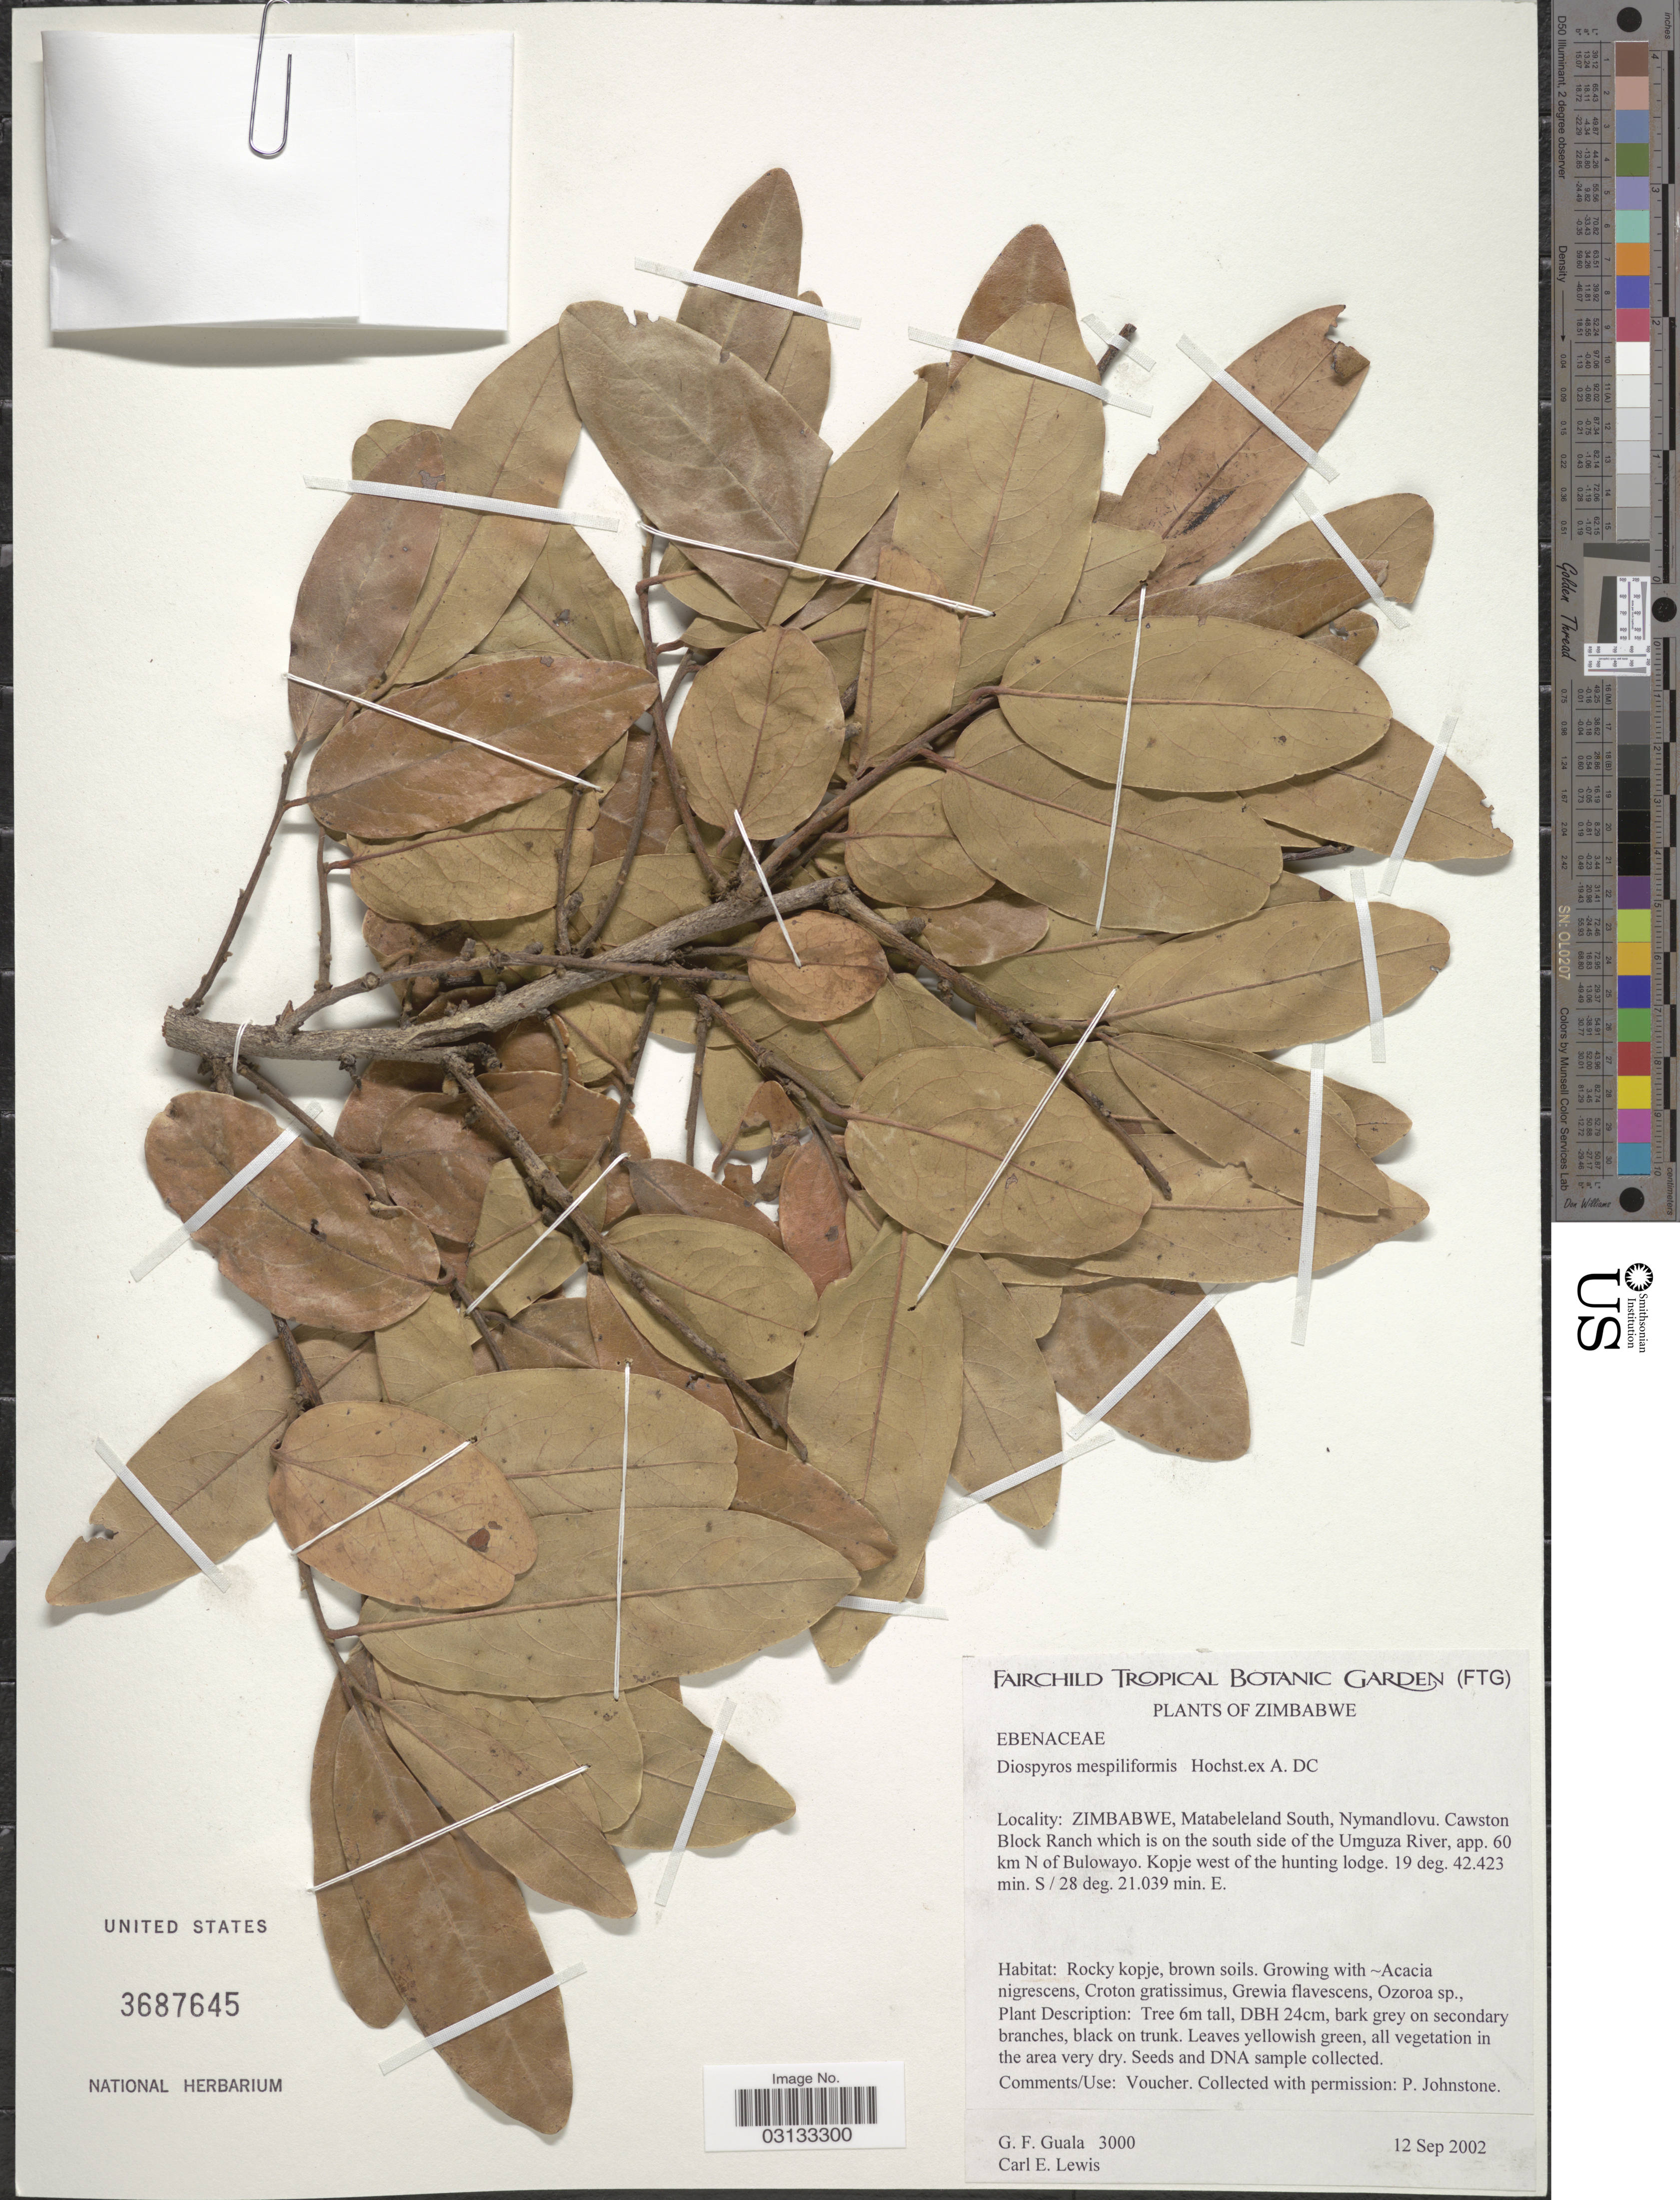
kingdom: Plantae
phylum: Tracheophyta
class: Magnoliopsida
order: Ericales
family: Ebenaceae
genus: Diospyros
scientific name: Diospyros mespiliformis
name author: Hochst. ex A. DC.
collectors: G. Guala & C. Lewis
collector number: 3000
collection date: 2002-09-12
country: Zimbabwe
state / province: Matabeleland South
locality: Nymandlovu. Cawston Block Ranch which is on the south side of the Umguza River, app. 60 km N of Bulowayo. Kopje west of the hunting lodge.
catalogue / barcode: US 3687645